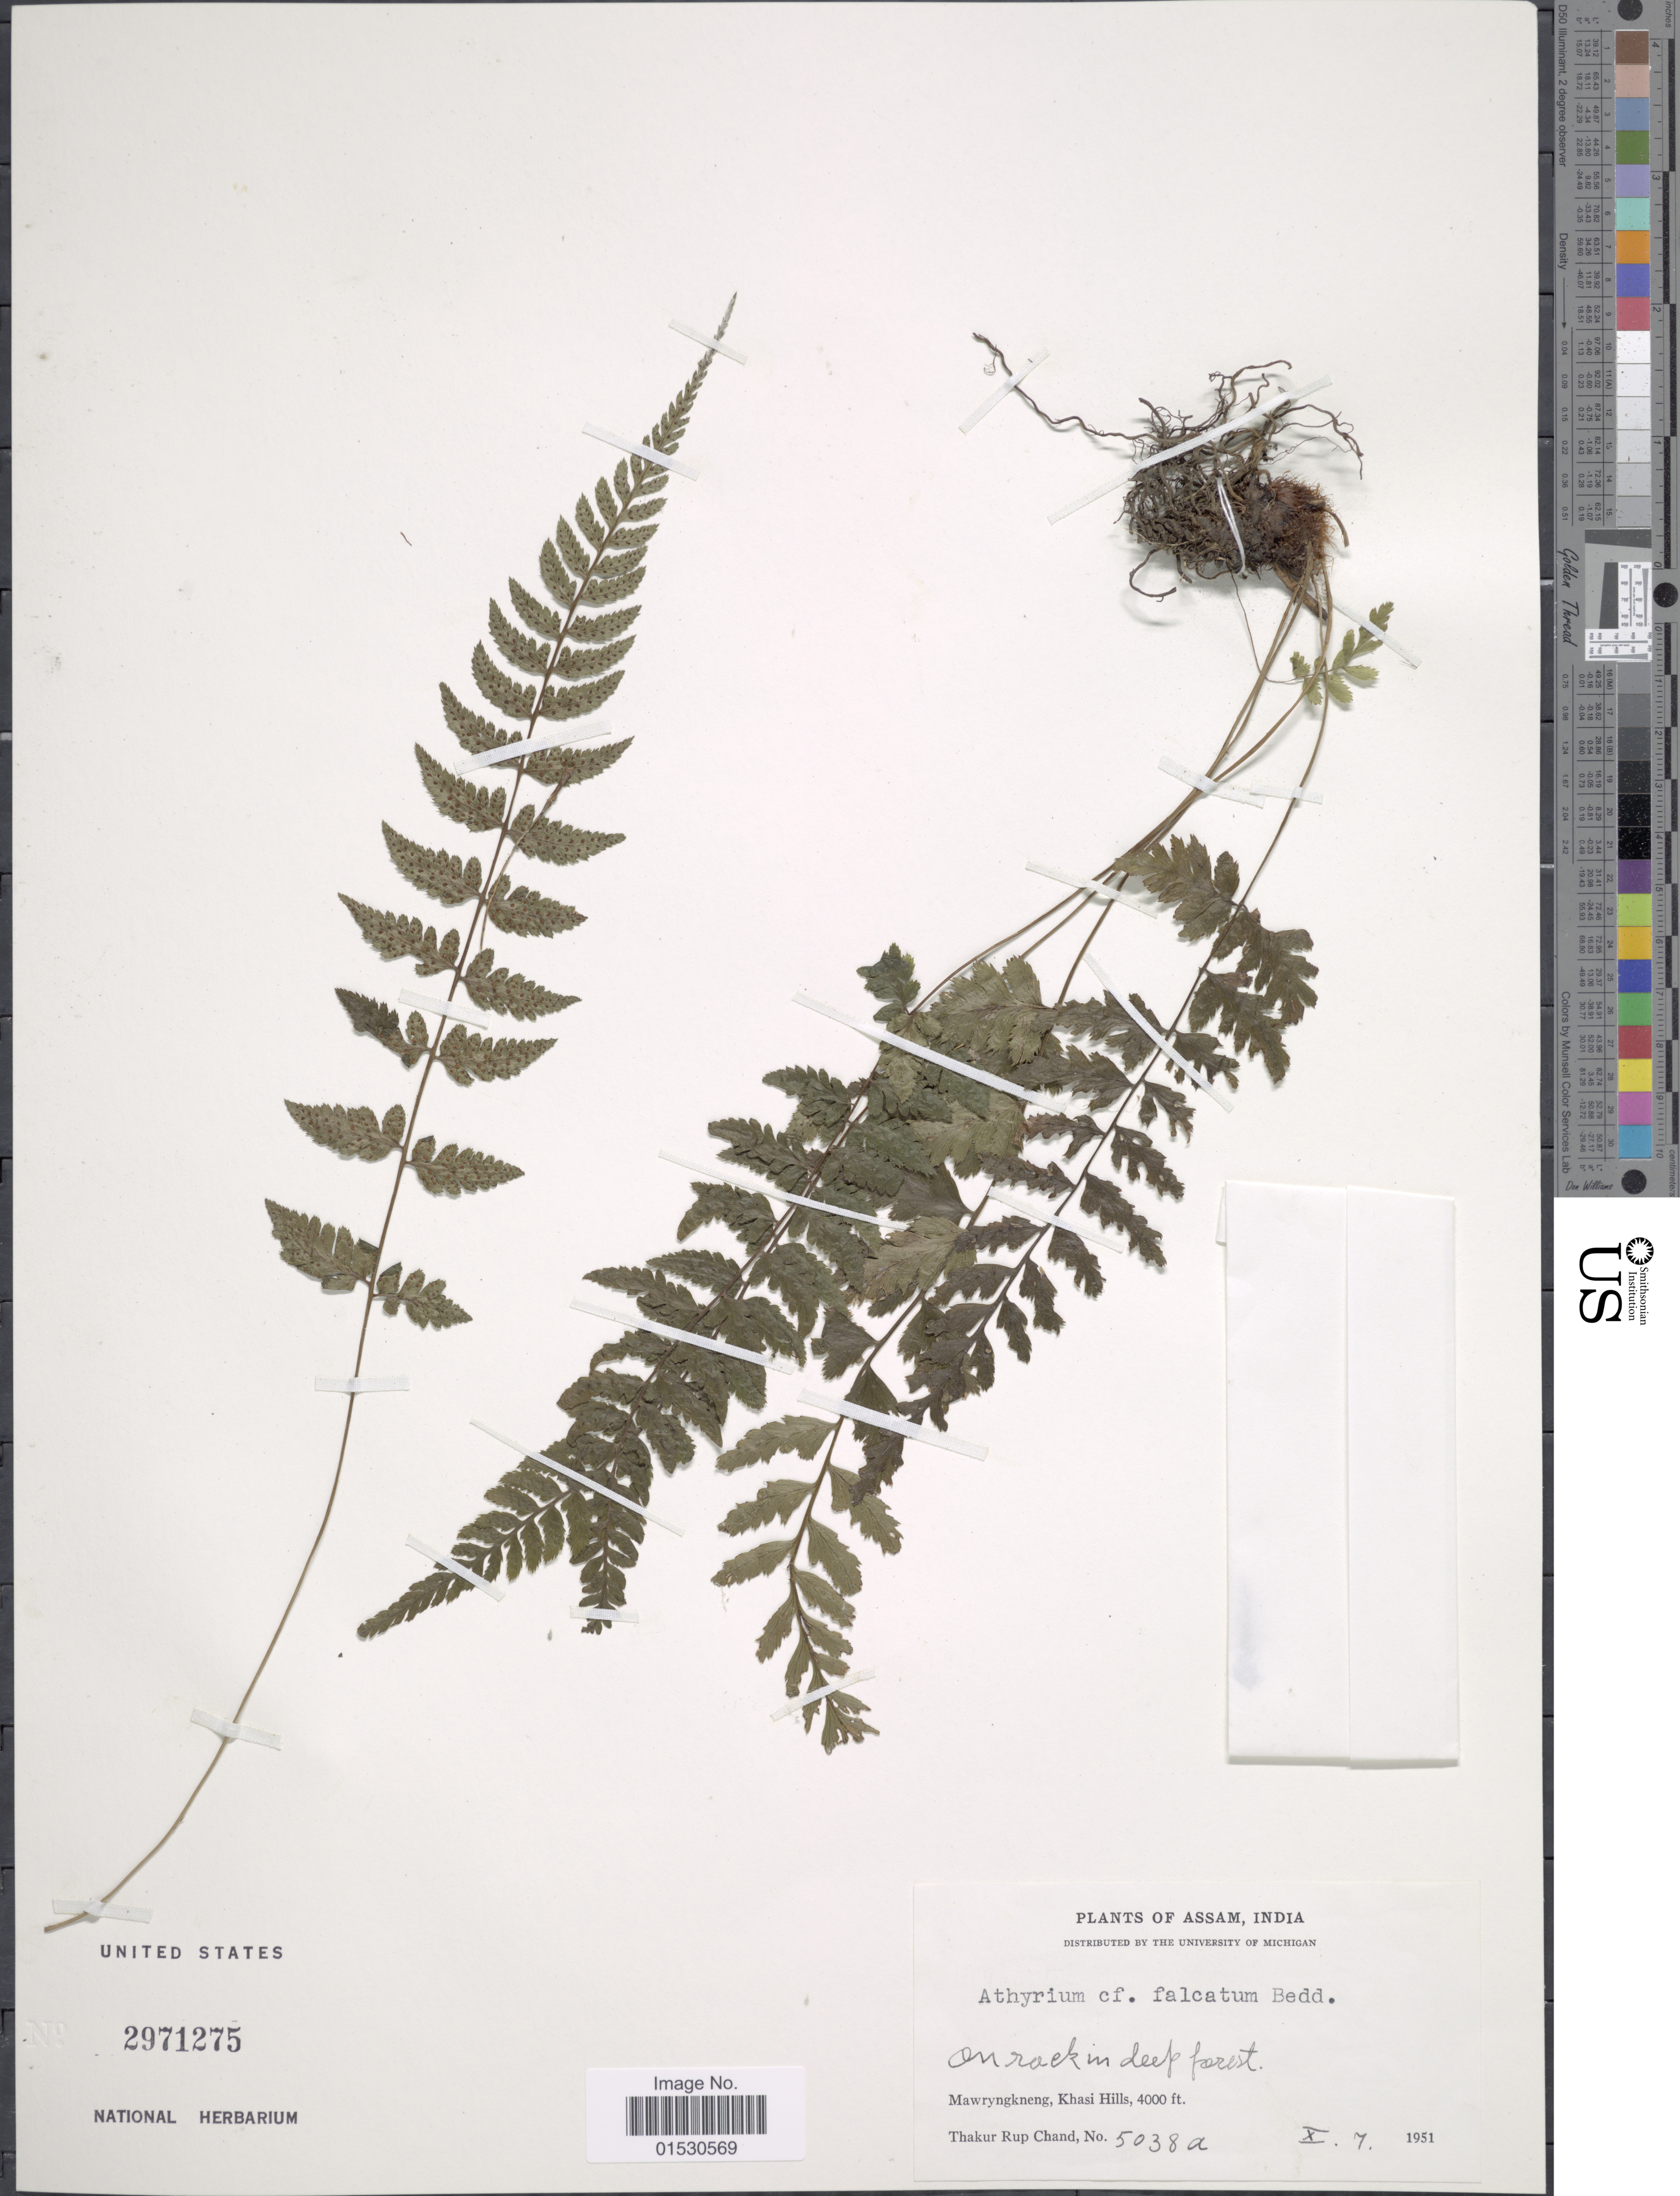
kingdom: Plantae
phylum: Tracheophyta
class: Polypodiopsida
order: Polypodiales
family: Athyriaceae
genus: Athyrium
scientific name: Athyrium falcatum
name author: Bedd.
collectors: T. R. Chand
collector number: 5038a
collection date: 1951-10-07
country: India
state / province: Meghalaya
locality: Mawryngkneng, Khasi Hills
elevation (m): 1219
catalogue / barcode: US 2971275